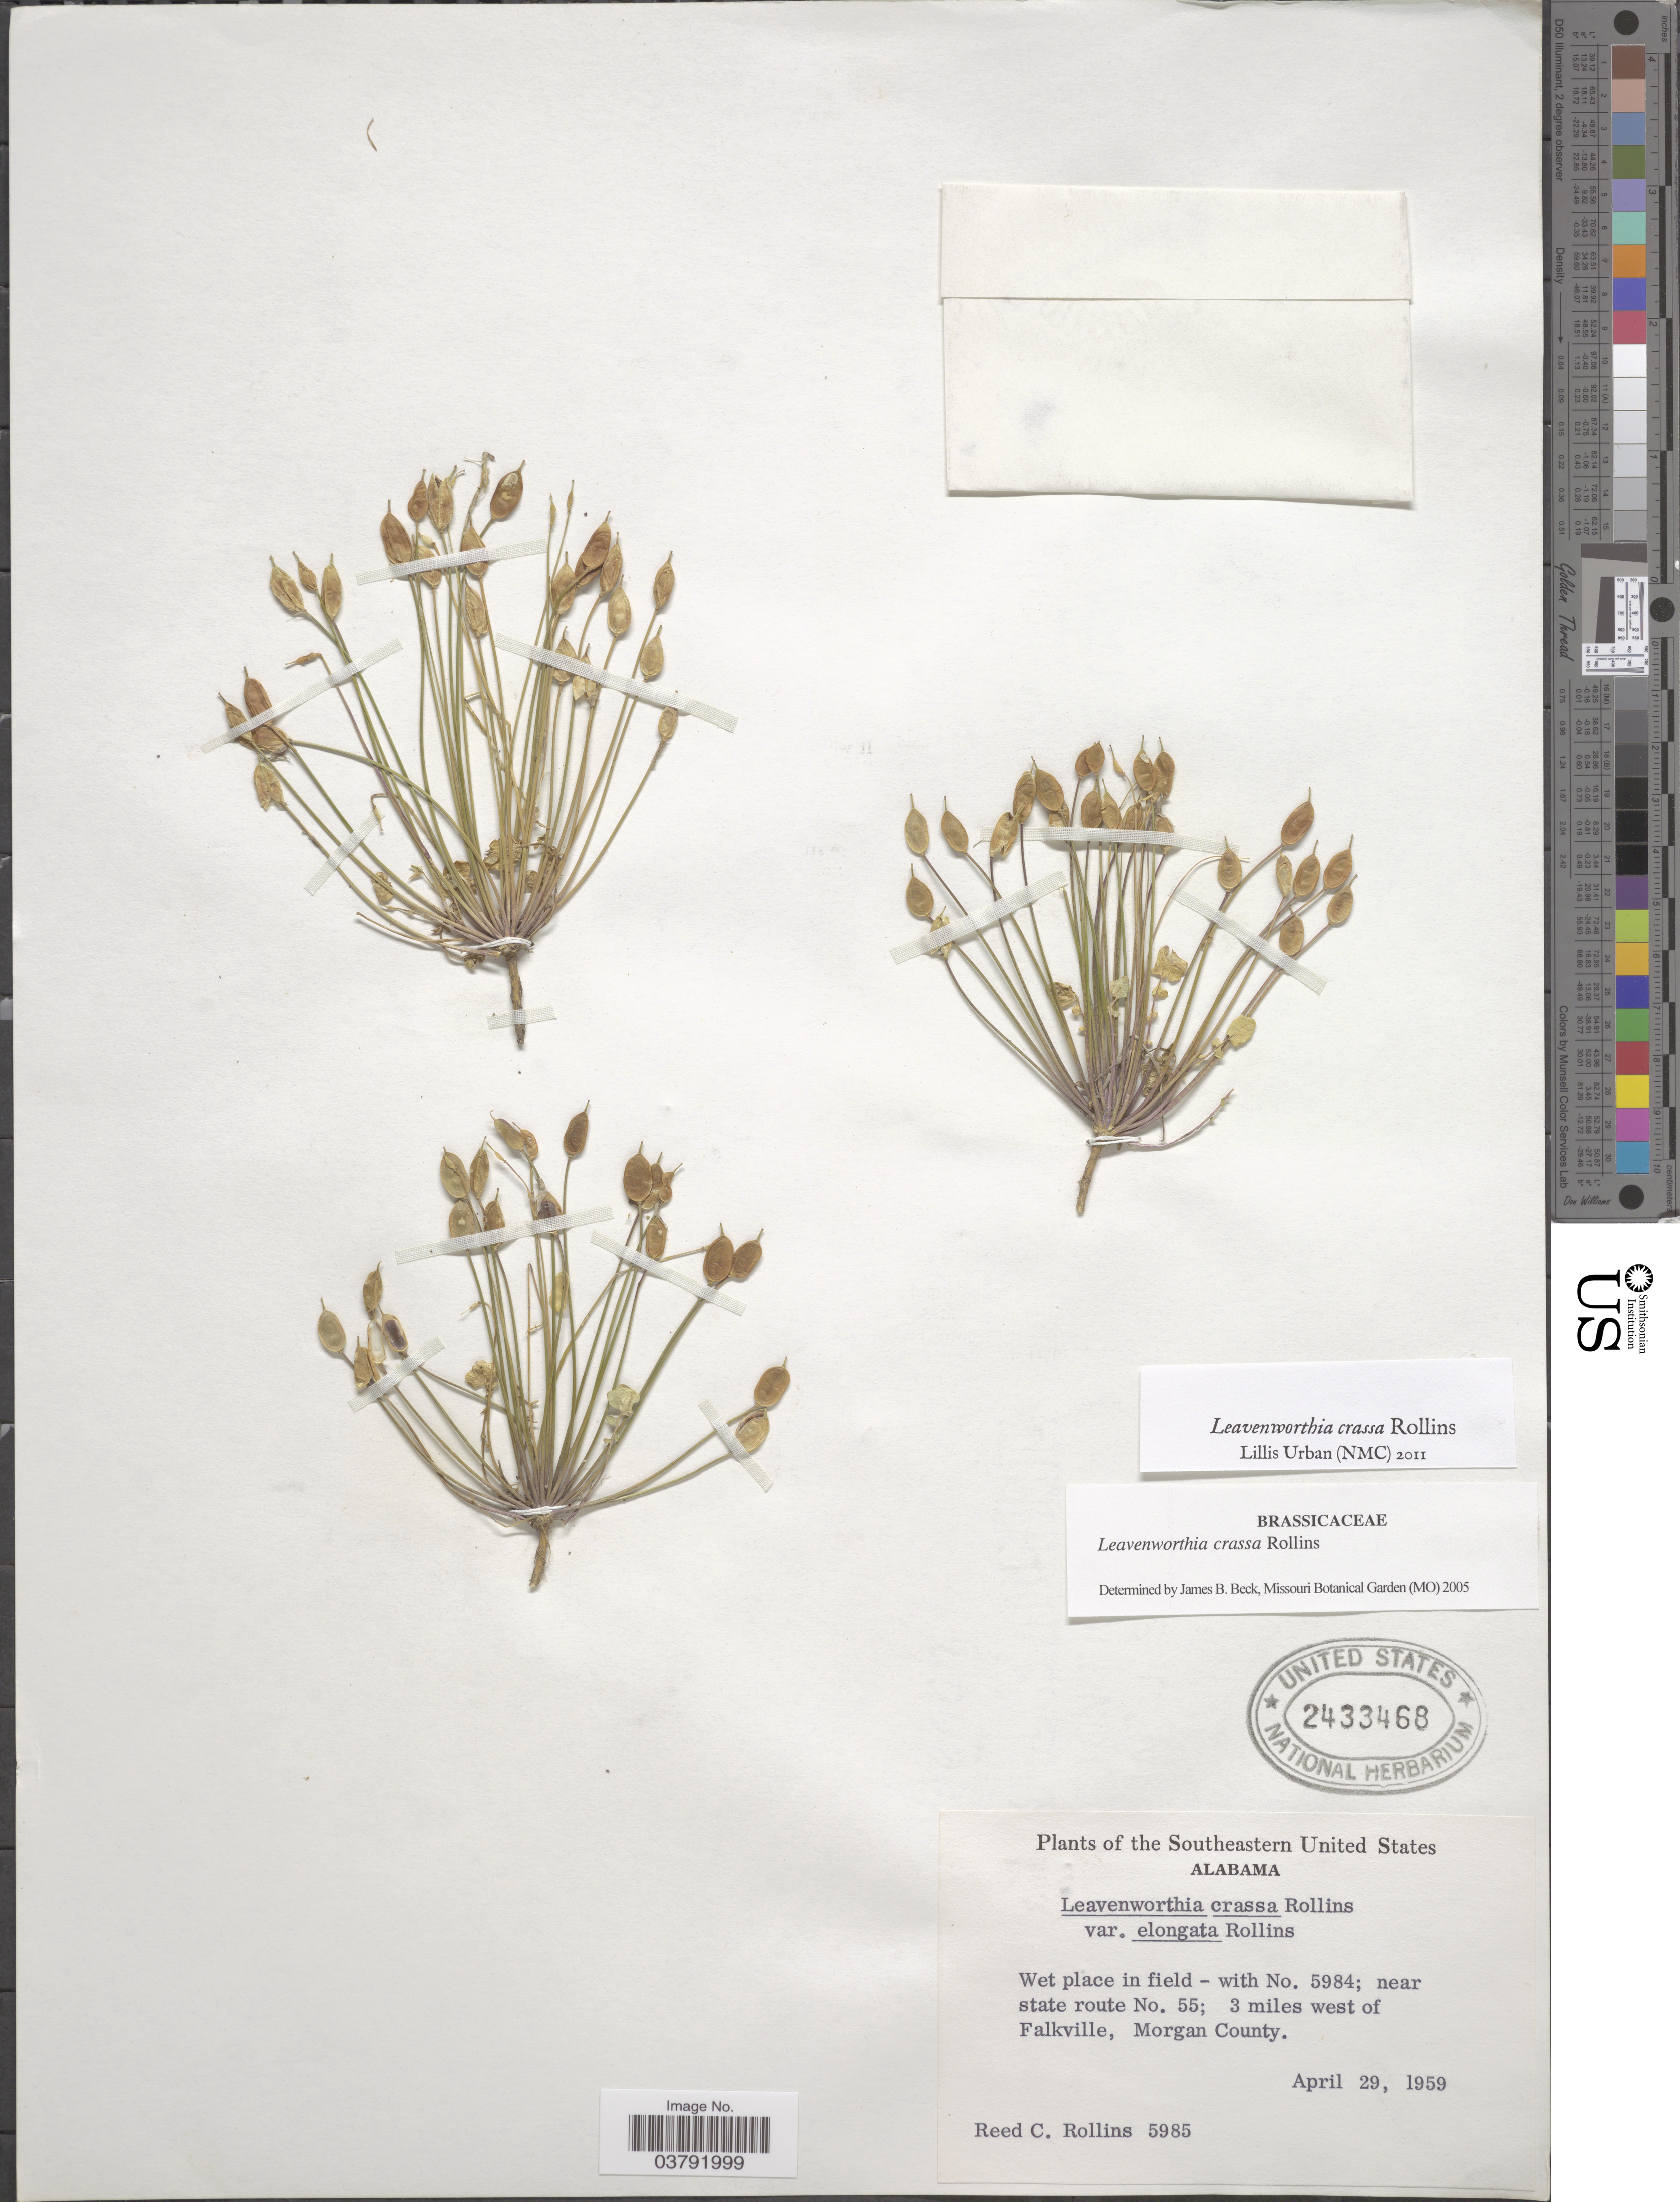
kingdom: Plantae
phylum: Tracheophyta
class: Magnoliopsida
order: Brassicales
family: Brassicaceae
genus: Leavenworthia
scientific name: Leavenworthia crassa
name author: Rollins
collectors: R. C. Rollins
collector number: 5985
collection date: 1959-04-29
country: United States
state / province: Alabama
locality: Southeastern United States. Near state route No. 55; 3 miles west of Falkville, Morgan County.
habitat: wet place in field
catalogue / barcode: US 2433468